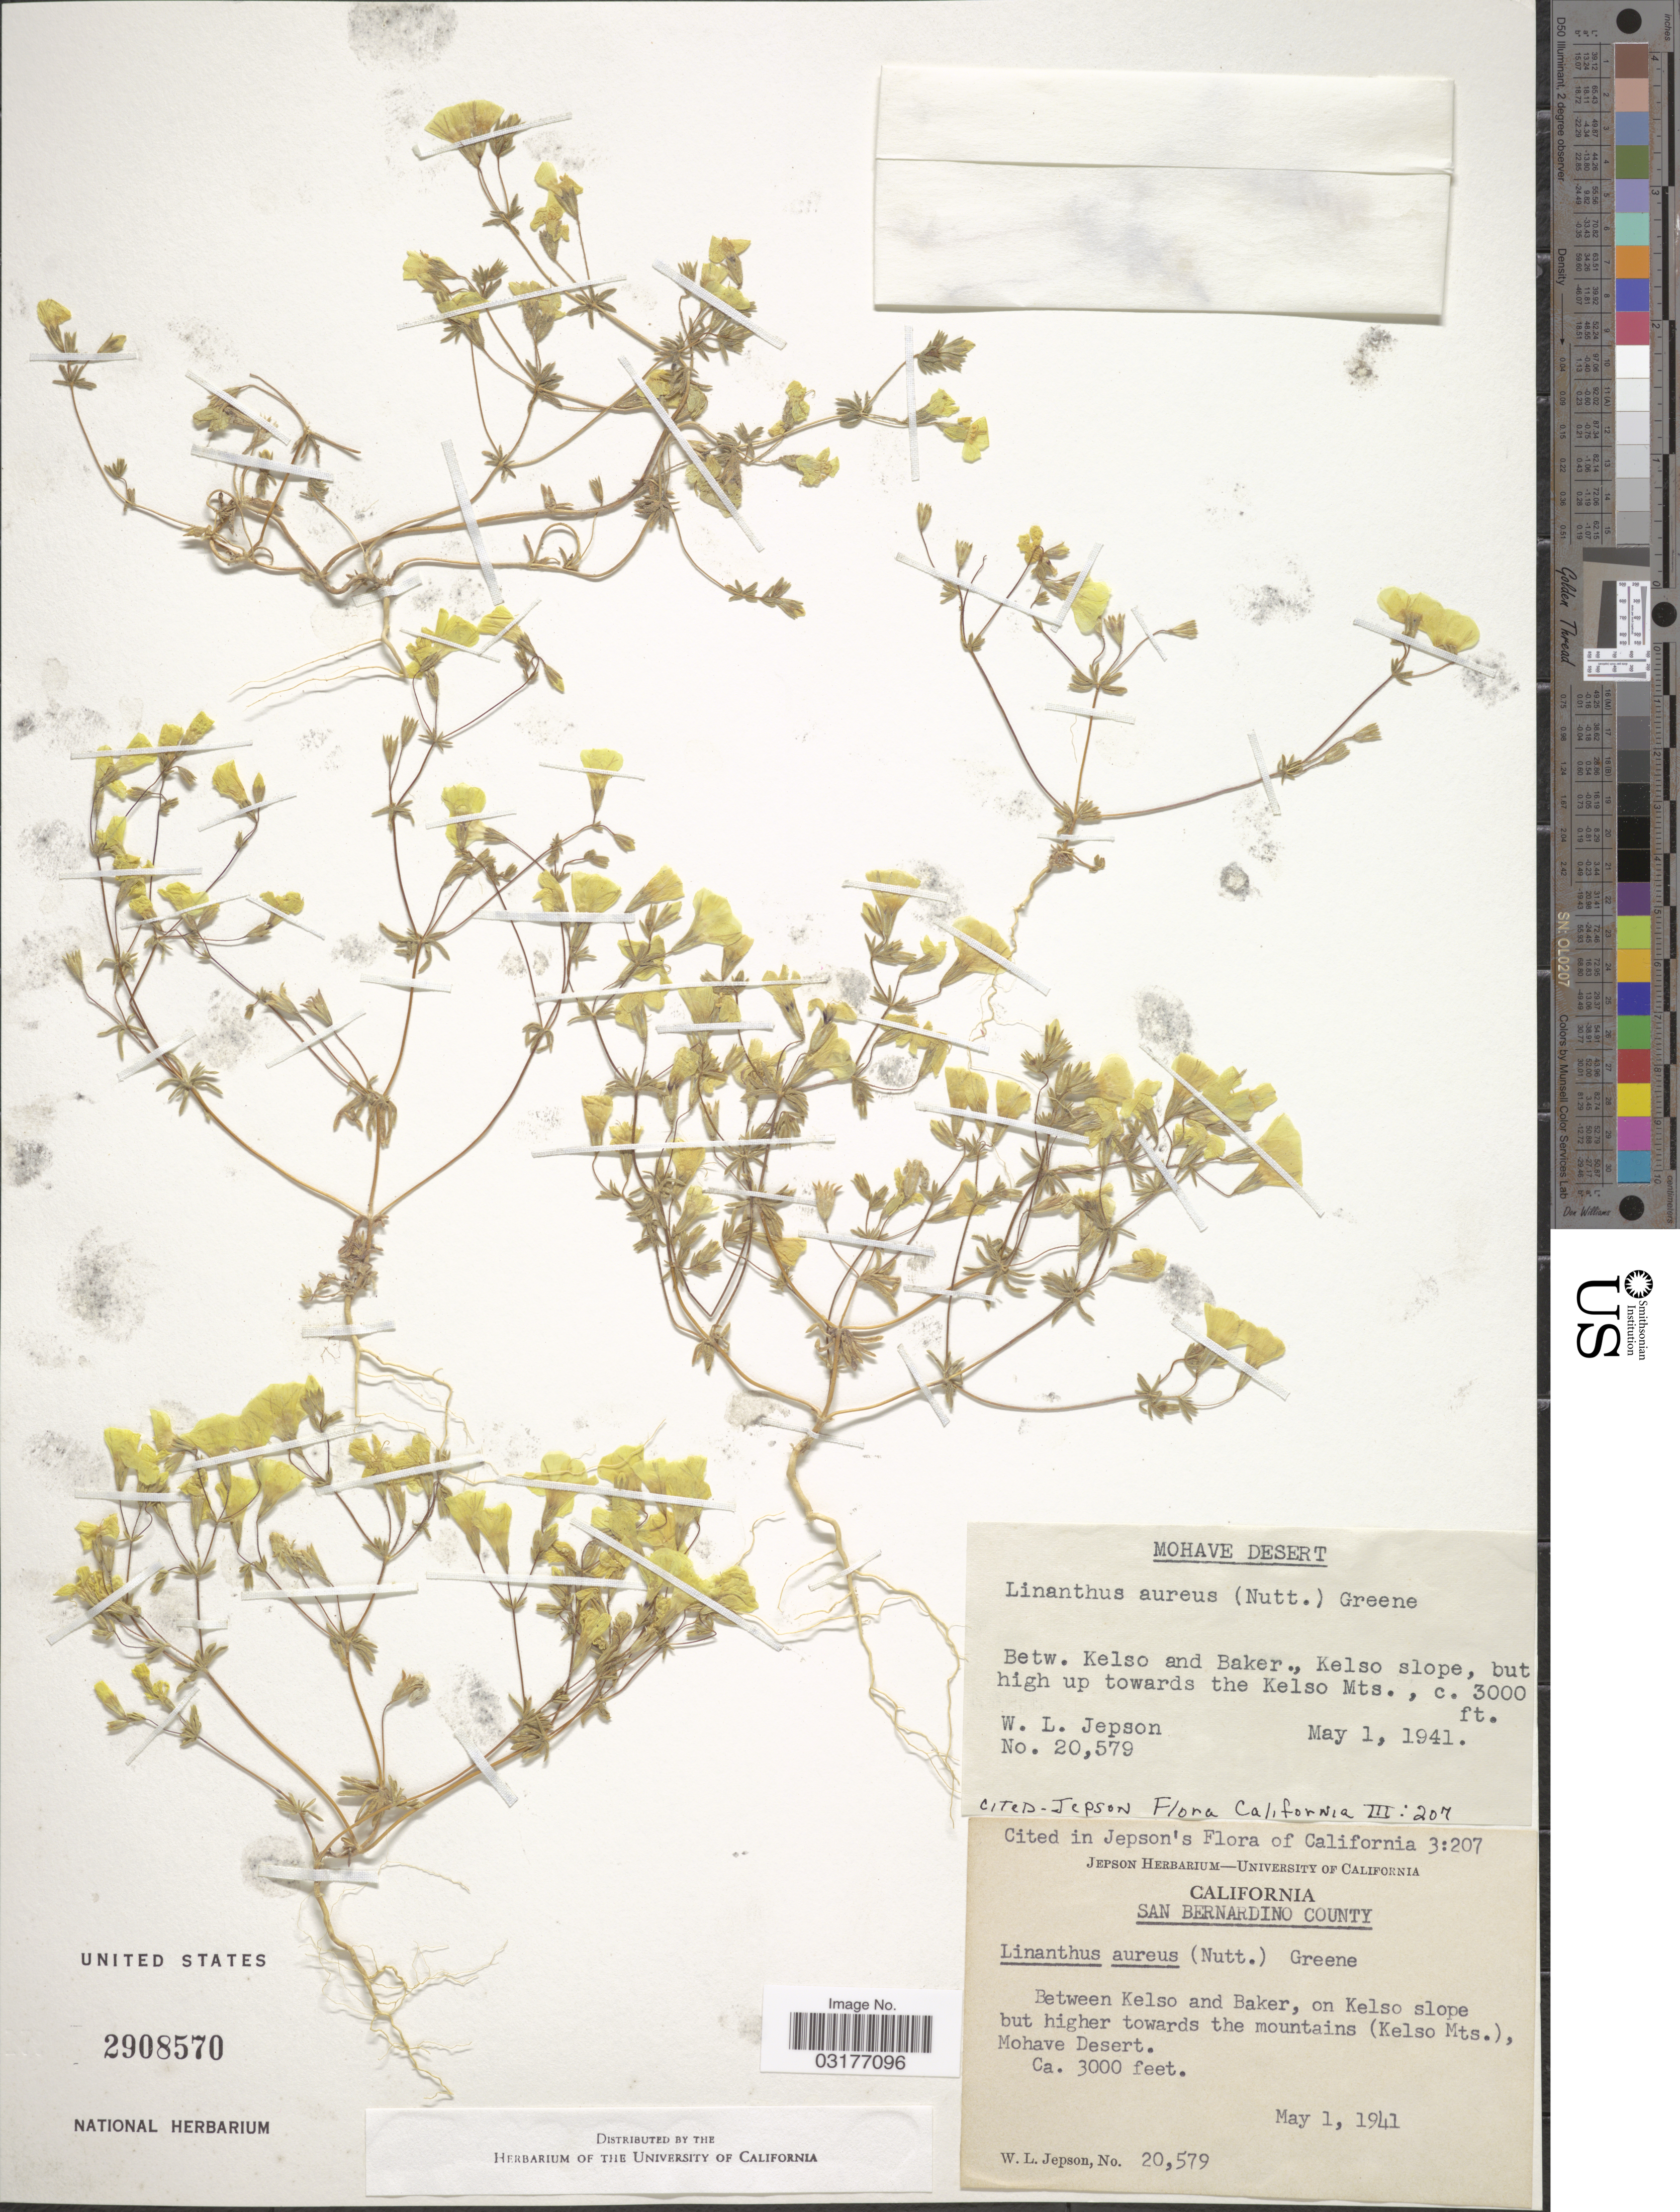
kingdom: Plantae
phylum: Tracheophyta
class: Magnoliopsida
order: Ericales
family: Polemoniaceae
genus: Leptosiphon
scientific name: Leptosiphon chrysanthus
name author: J.M. Porter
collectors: W. L. Jepson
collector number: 20579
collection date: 1941-05-01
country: United States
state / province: California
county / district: San Bernardino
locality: Mohave Desert. San Bernardino County. Between Kelso and Baker, on Kelso slope but higher towards the mountains (Kelso Mts.).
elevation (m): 914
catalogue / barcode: US 2908570